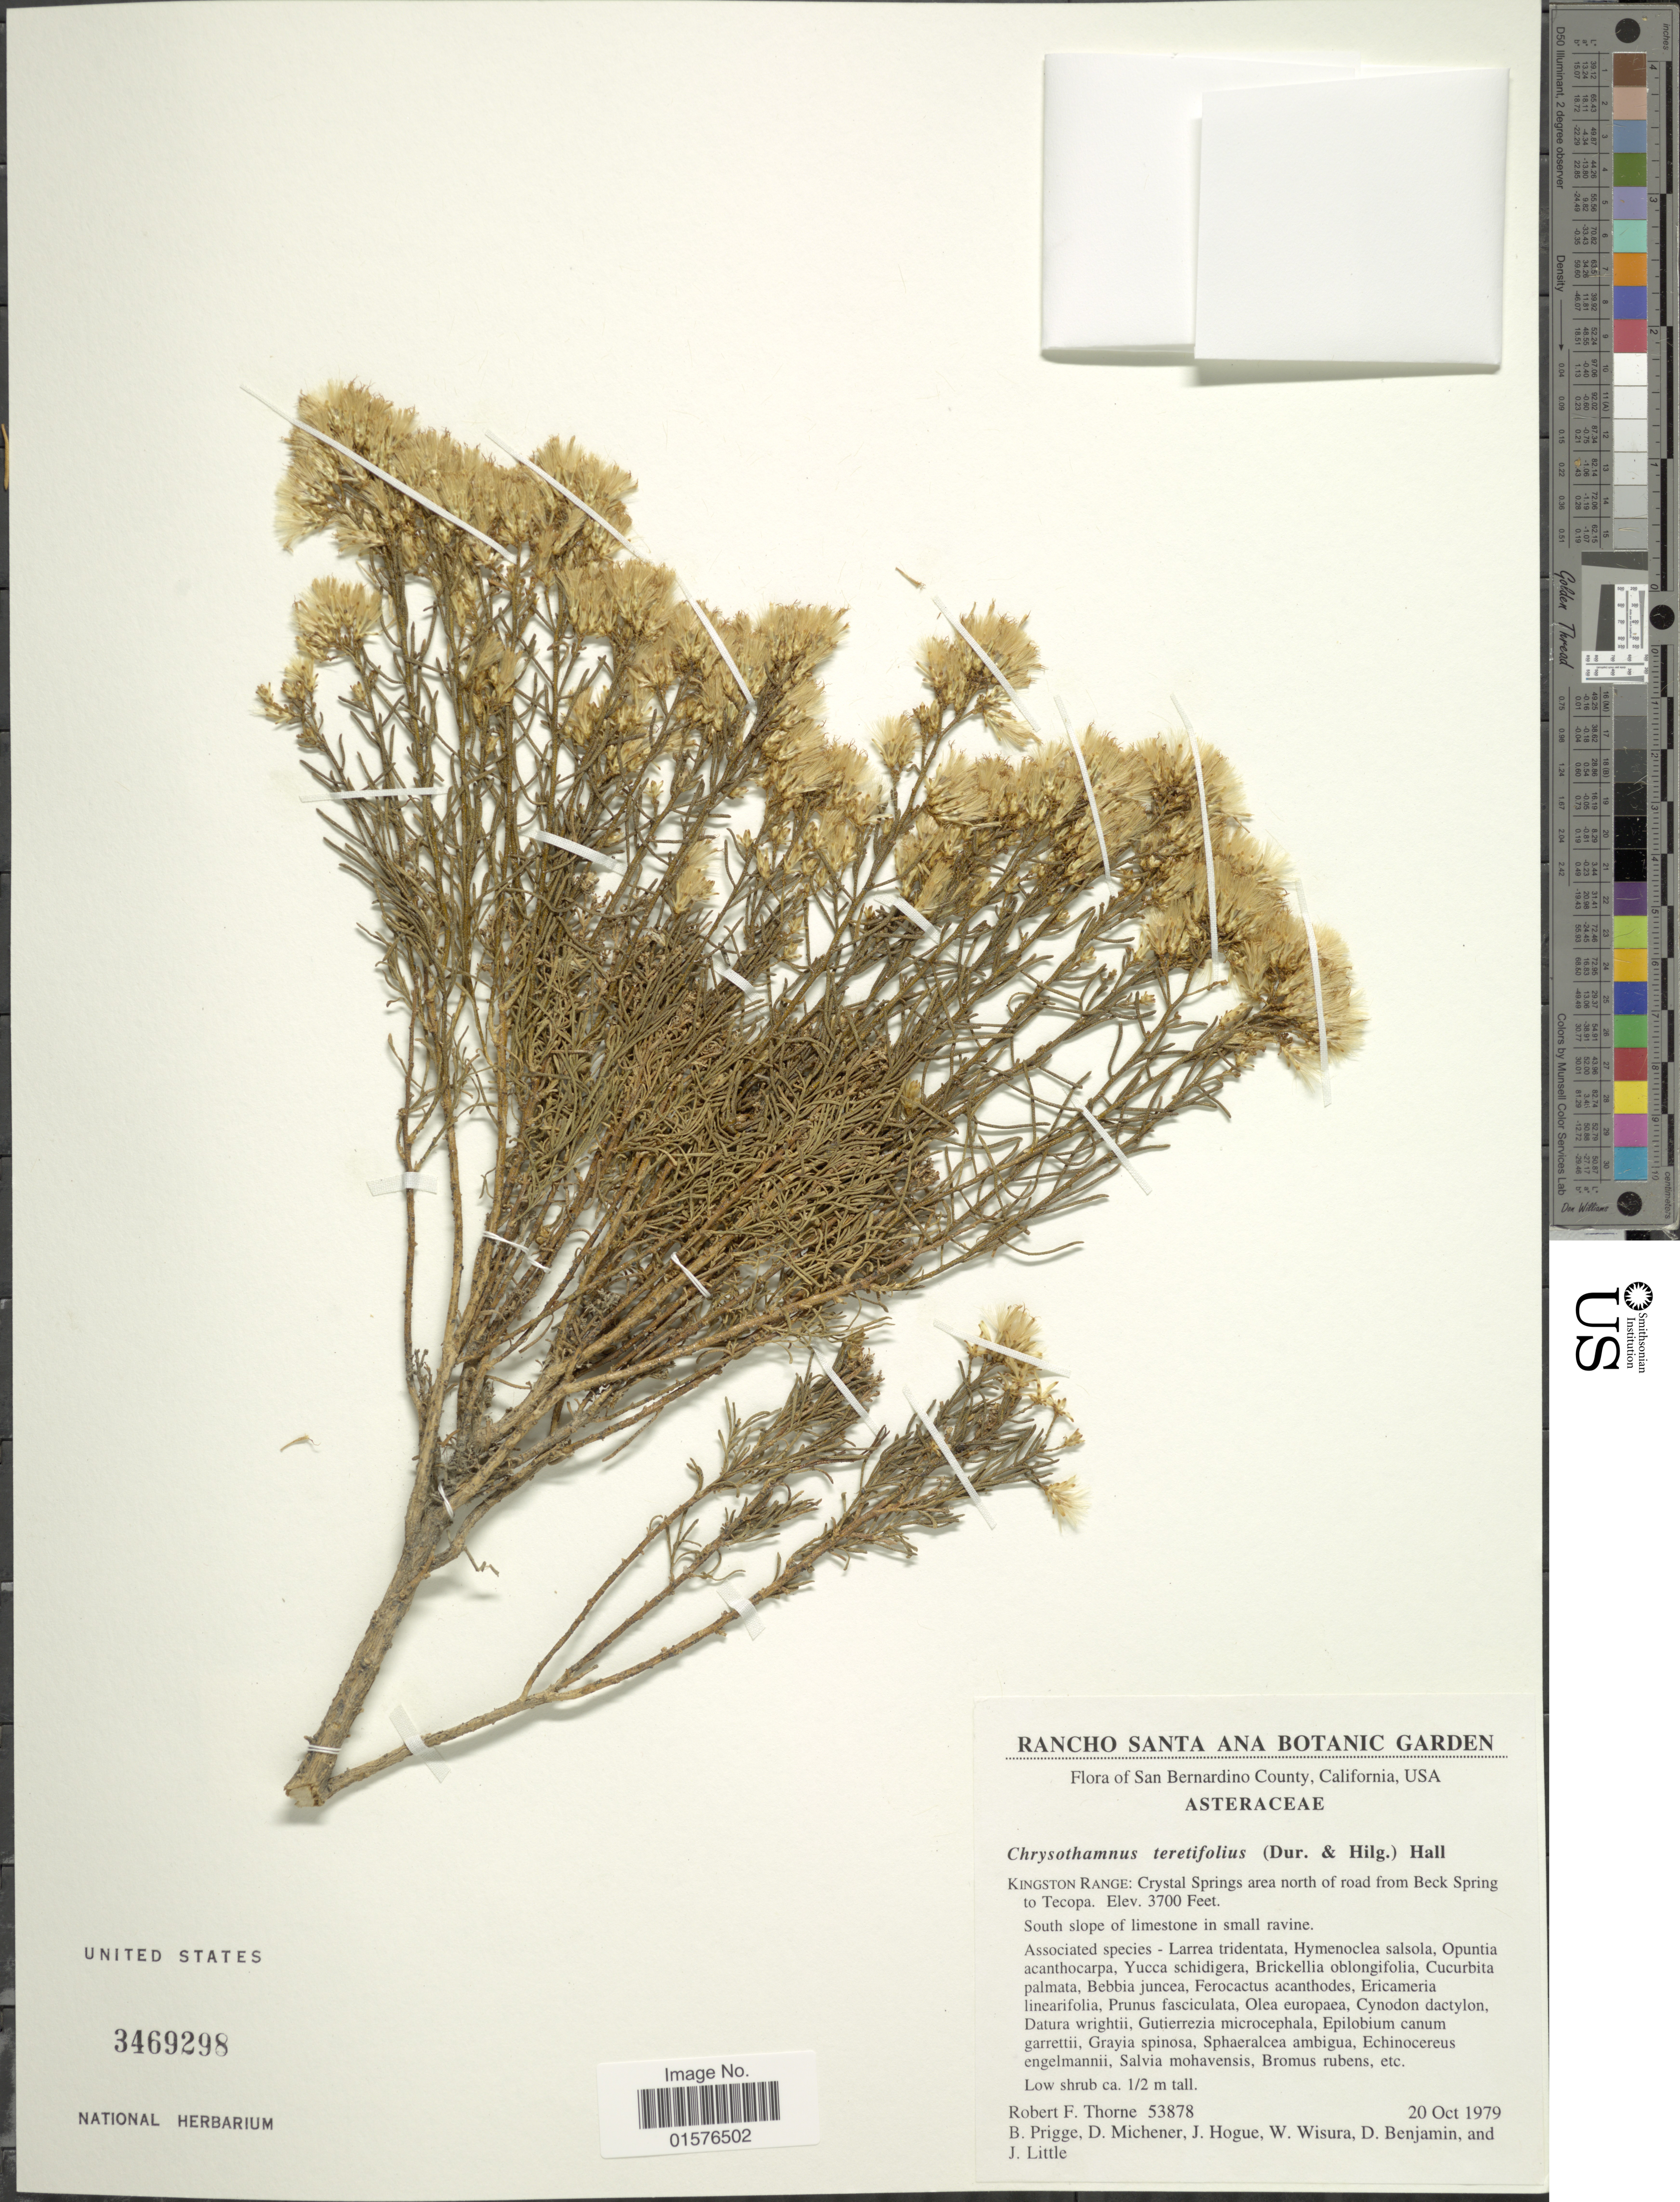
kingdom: Plantae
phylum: Tracheophyta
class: Magnoliopsida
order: Asterales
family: Asteraceae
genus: Ericameria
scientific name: Ericameria teretifolia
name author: (Durand & Hilg.) Jeps.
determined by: Urbatsch, Lowell E., Curator (LSU), Louisiana State University (UNITED STATES)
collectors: R. F. Thorne, B. Prigge, D. Michener, J. Hogue & et al.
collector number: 53878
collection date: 1979-10-20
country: United States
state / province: California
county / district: San Bernardino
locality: San Bernardino County, Kingston Range: Crystal Springs area north of road from Beck Spring to Tecopa.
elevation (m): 1128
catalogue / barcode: US 3469298